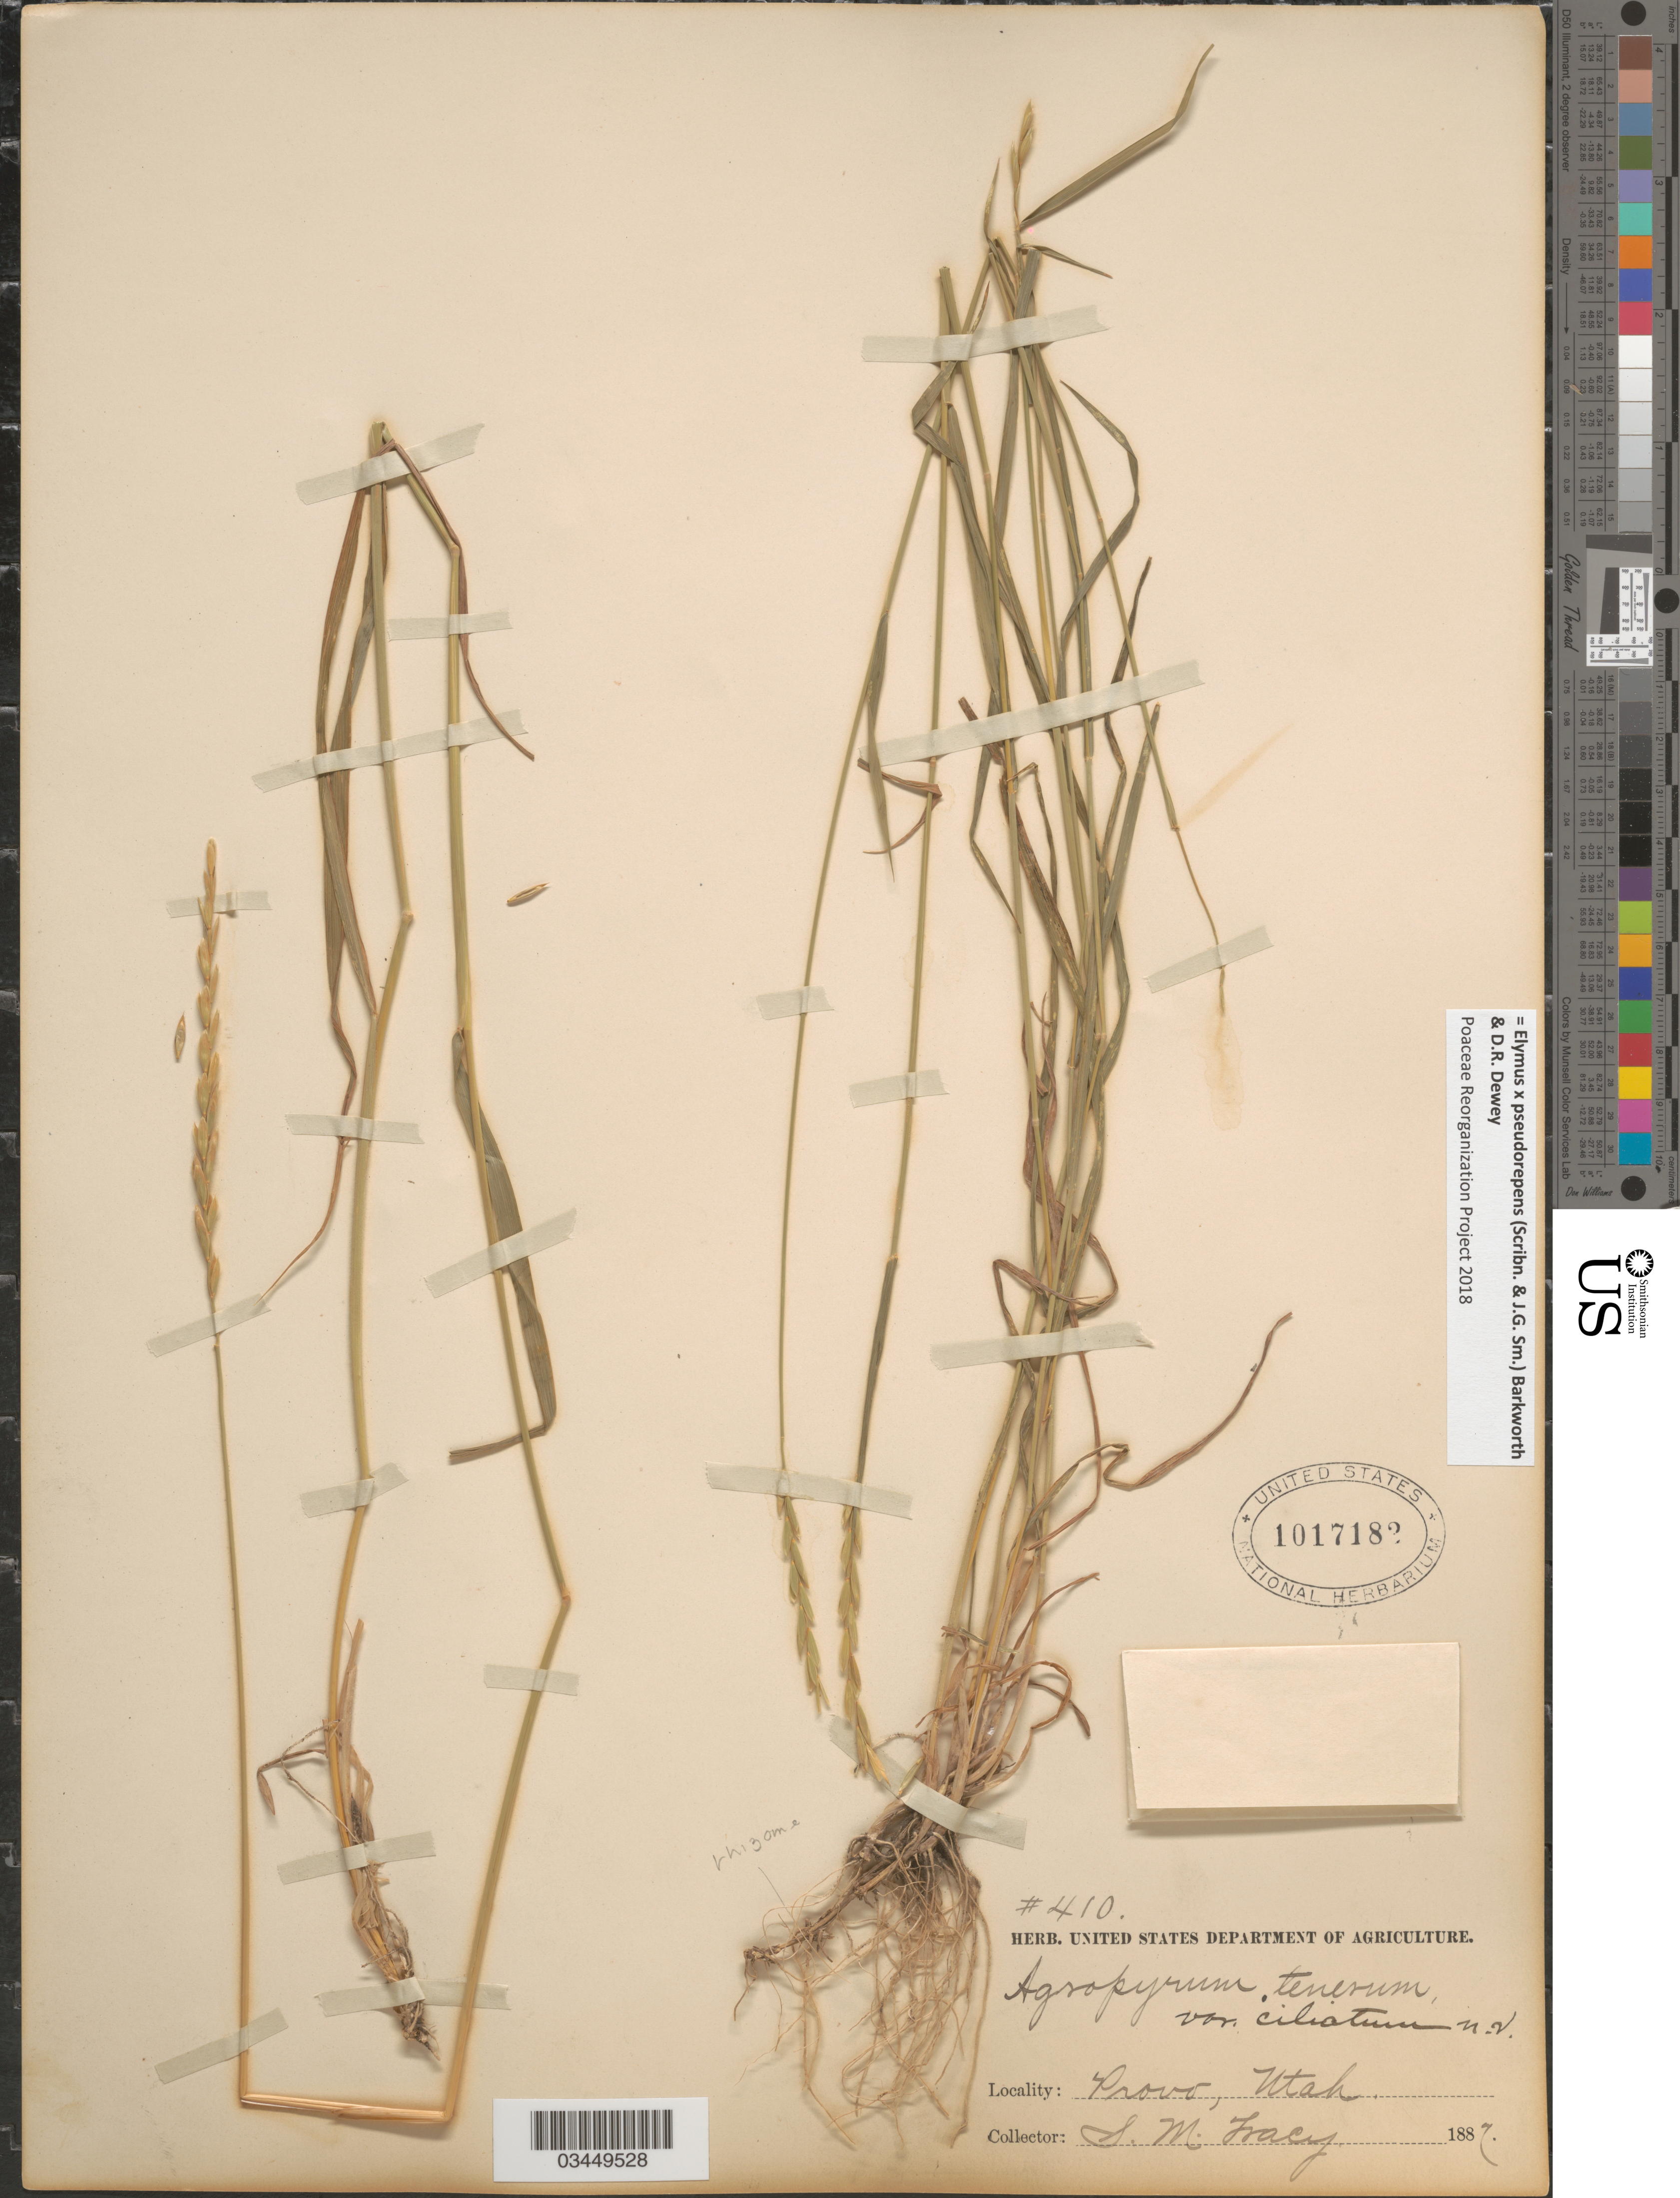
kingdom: Plantae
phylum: Tracheophyta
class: Liliopsida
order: Poales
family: Poaceae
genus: Elymus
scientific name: Elymus x pseudorepens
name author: (Scribn. & J.G. Sm.) Barkworth & Dewey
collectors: S. M. Tracy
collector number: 410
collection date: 1887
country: United States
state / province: Utah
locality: Provo.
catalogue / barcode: US 1017182